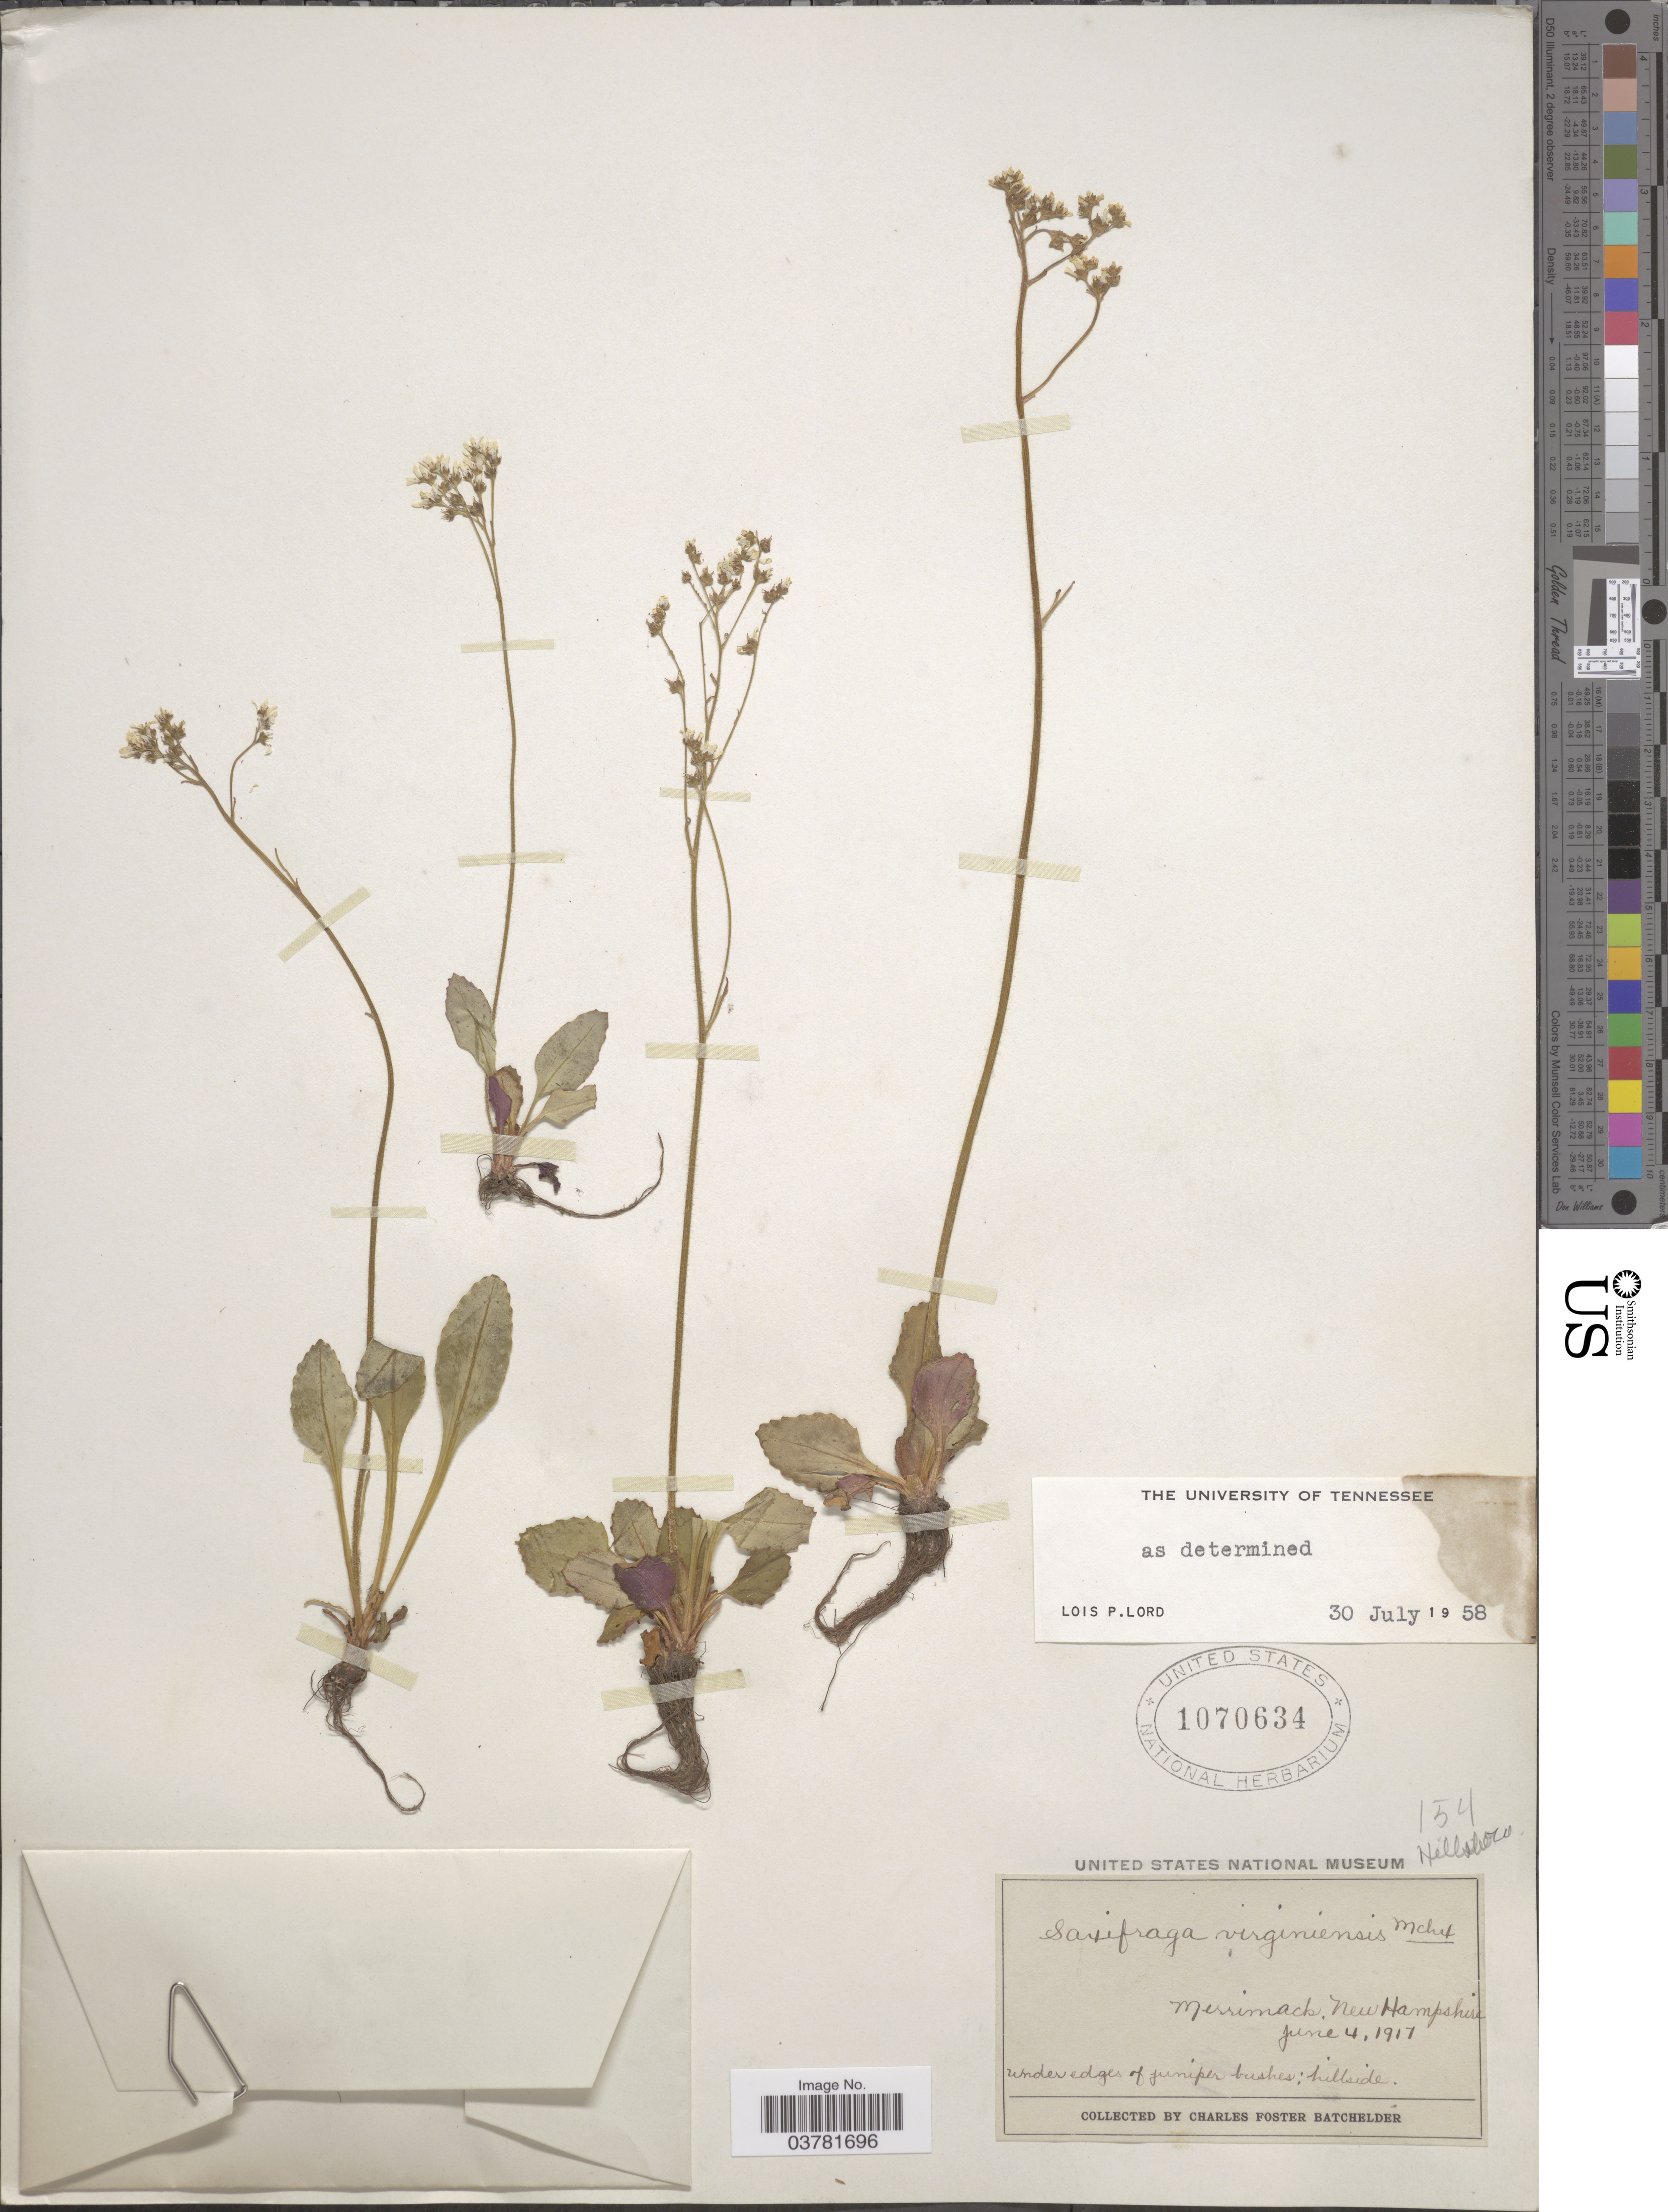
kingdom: Plantae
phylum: Tracheophyta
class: Magnoliopsida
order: Saxifragales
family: Saxifragaceae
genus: Micranthes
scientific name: Micranthes virginiensis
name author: (Michx.) Small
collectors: C. Batchelder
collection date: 1917-06-04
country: United States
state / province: New Hampshire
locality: Merrimack.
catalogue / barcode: US 1070634